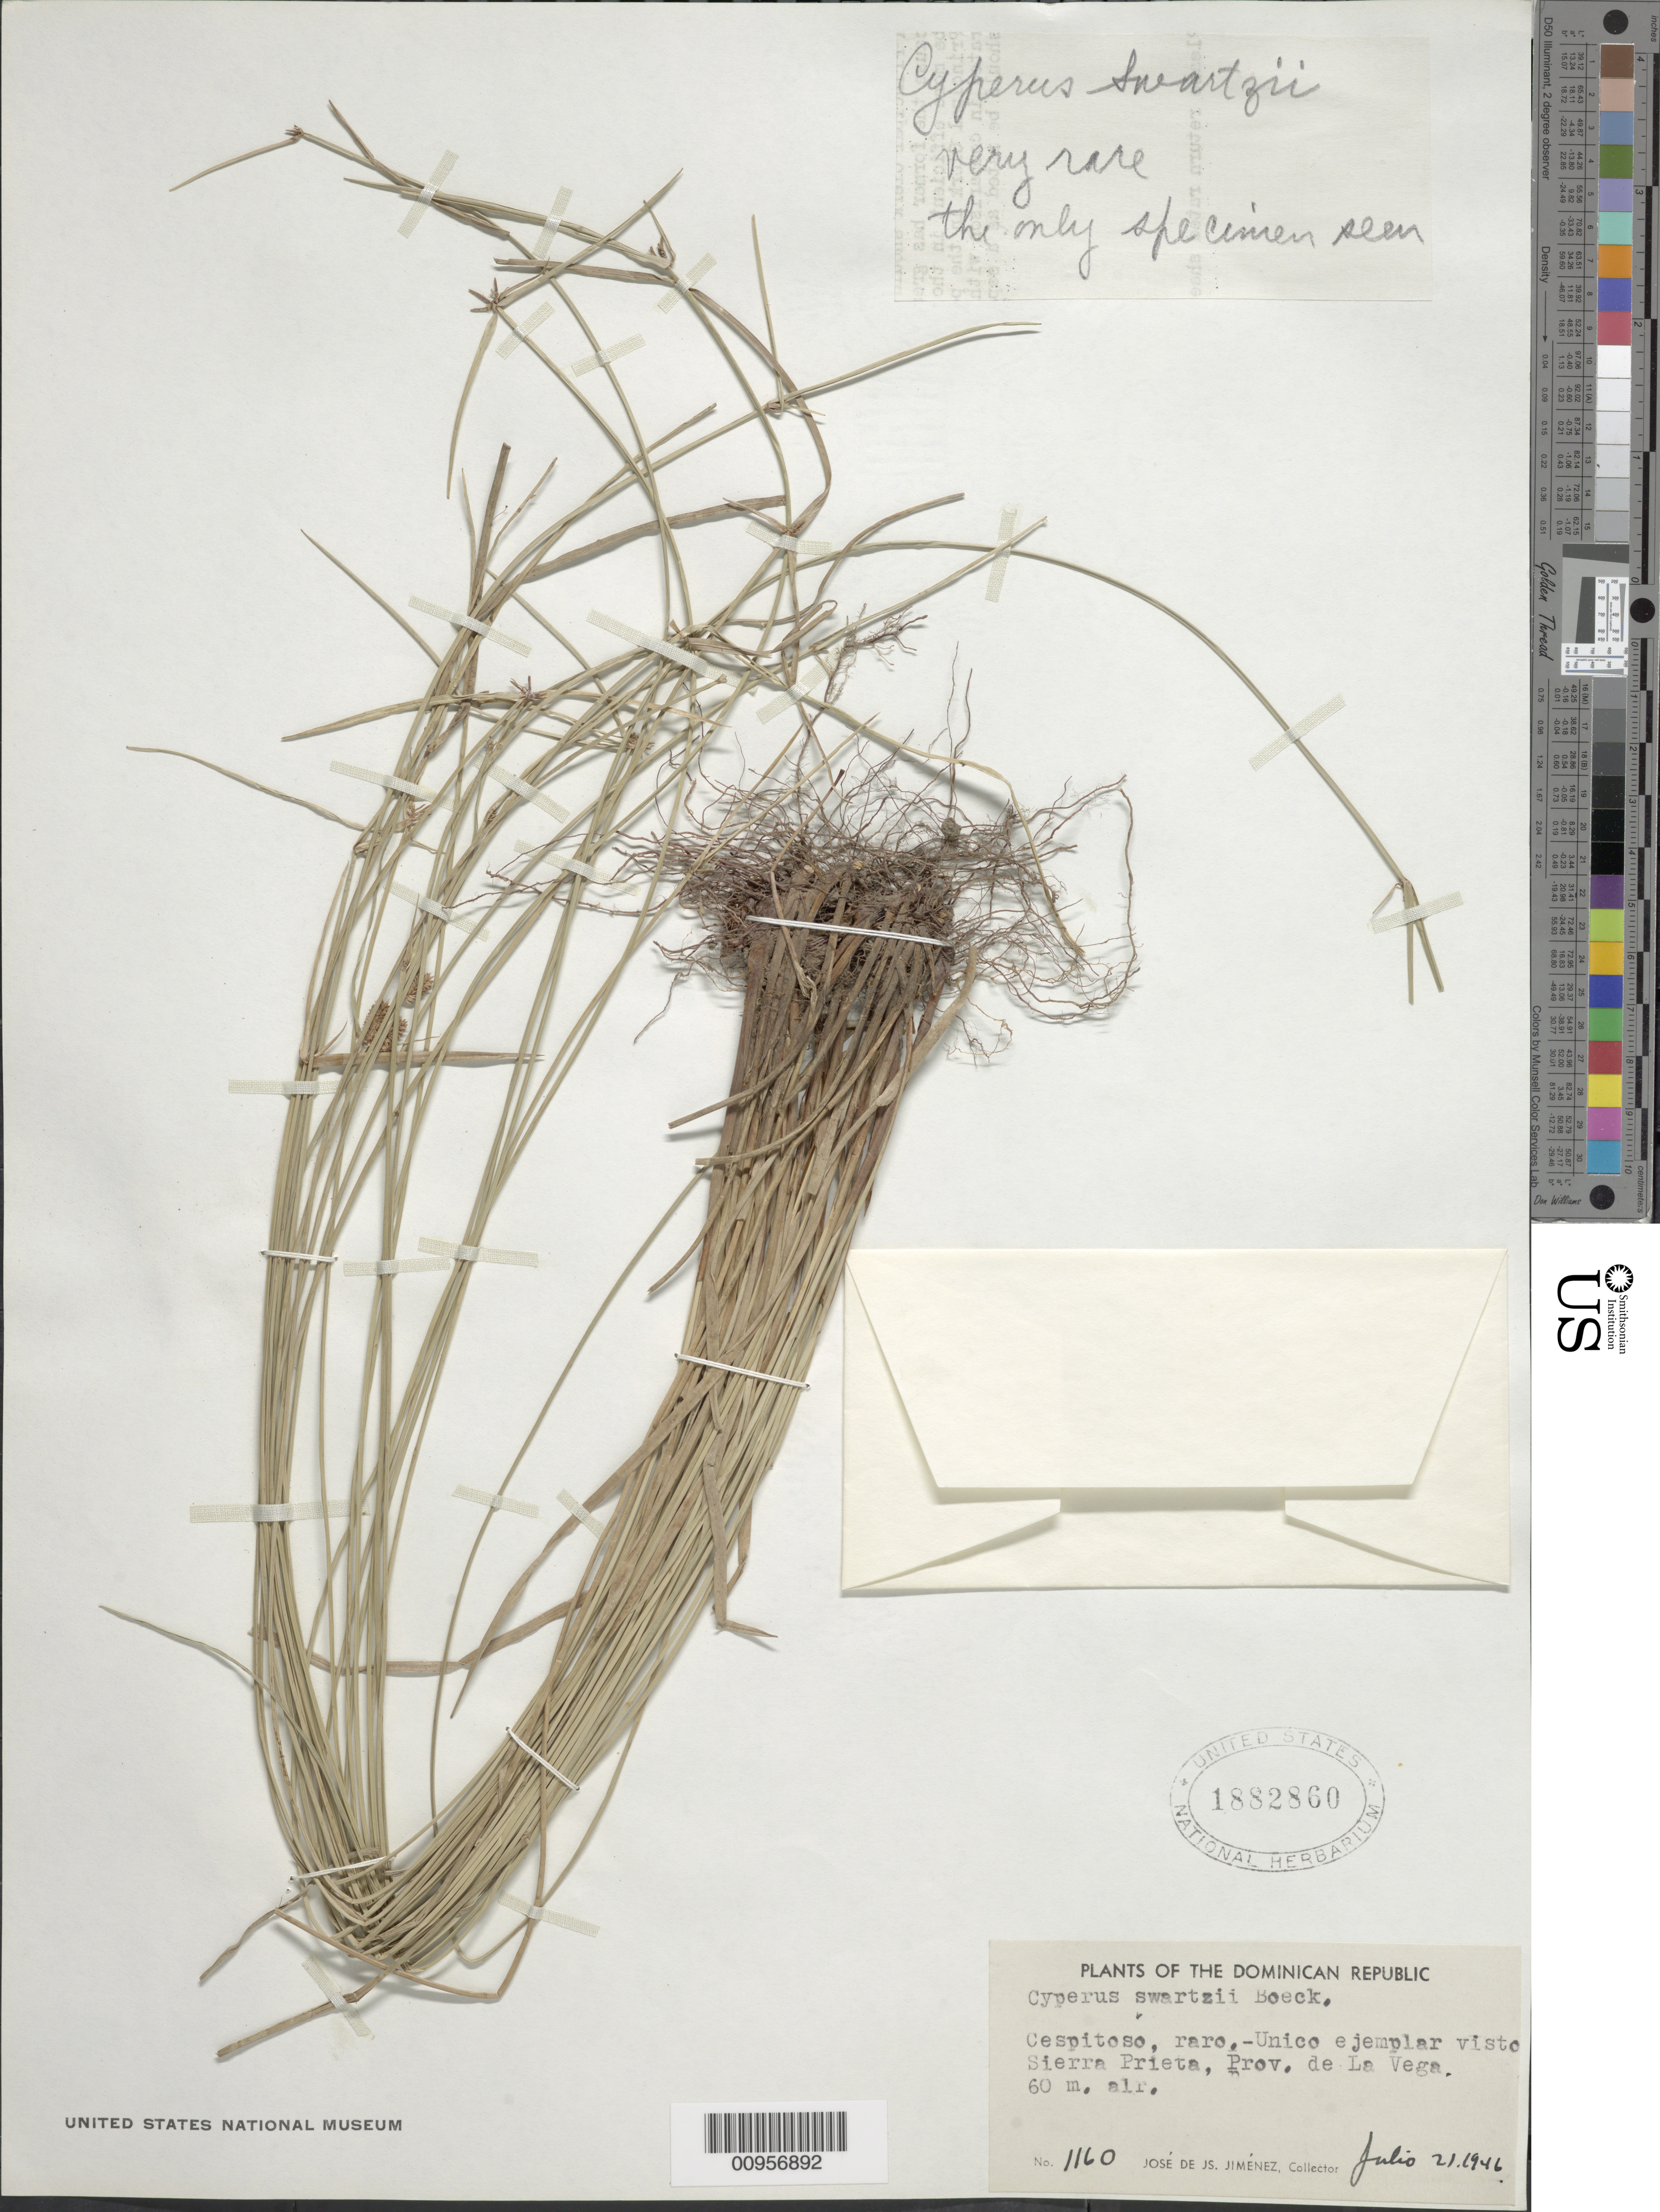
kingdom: Plantae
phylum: Tracheophyta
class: Liliopsida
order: Poales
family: Cyperaceae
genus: Cyperus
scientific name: Cyperus swartzii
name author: (A. Dietr.) Boeckeler ex Kük.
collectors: J. J. Jiménez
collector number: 1160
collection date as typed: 21 Jul 1946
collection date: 1946-07-21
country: Dominican Republic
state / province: La Vega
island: Hispaniola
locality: Sierra Prieta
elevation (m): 60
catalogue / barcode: US 1882860